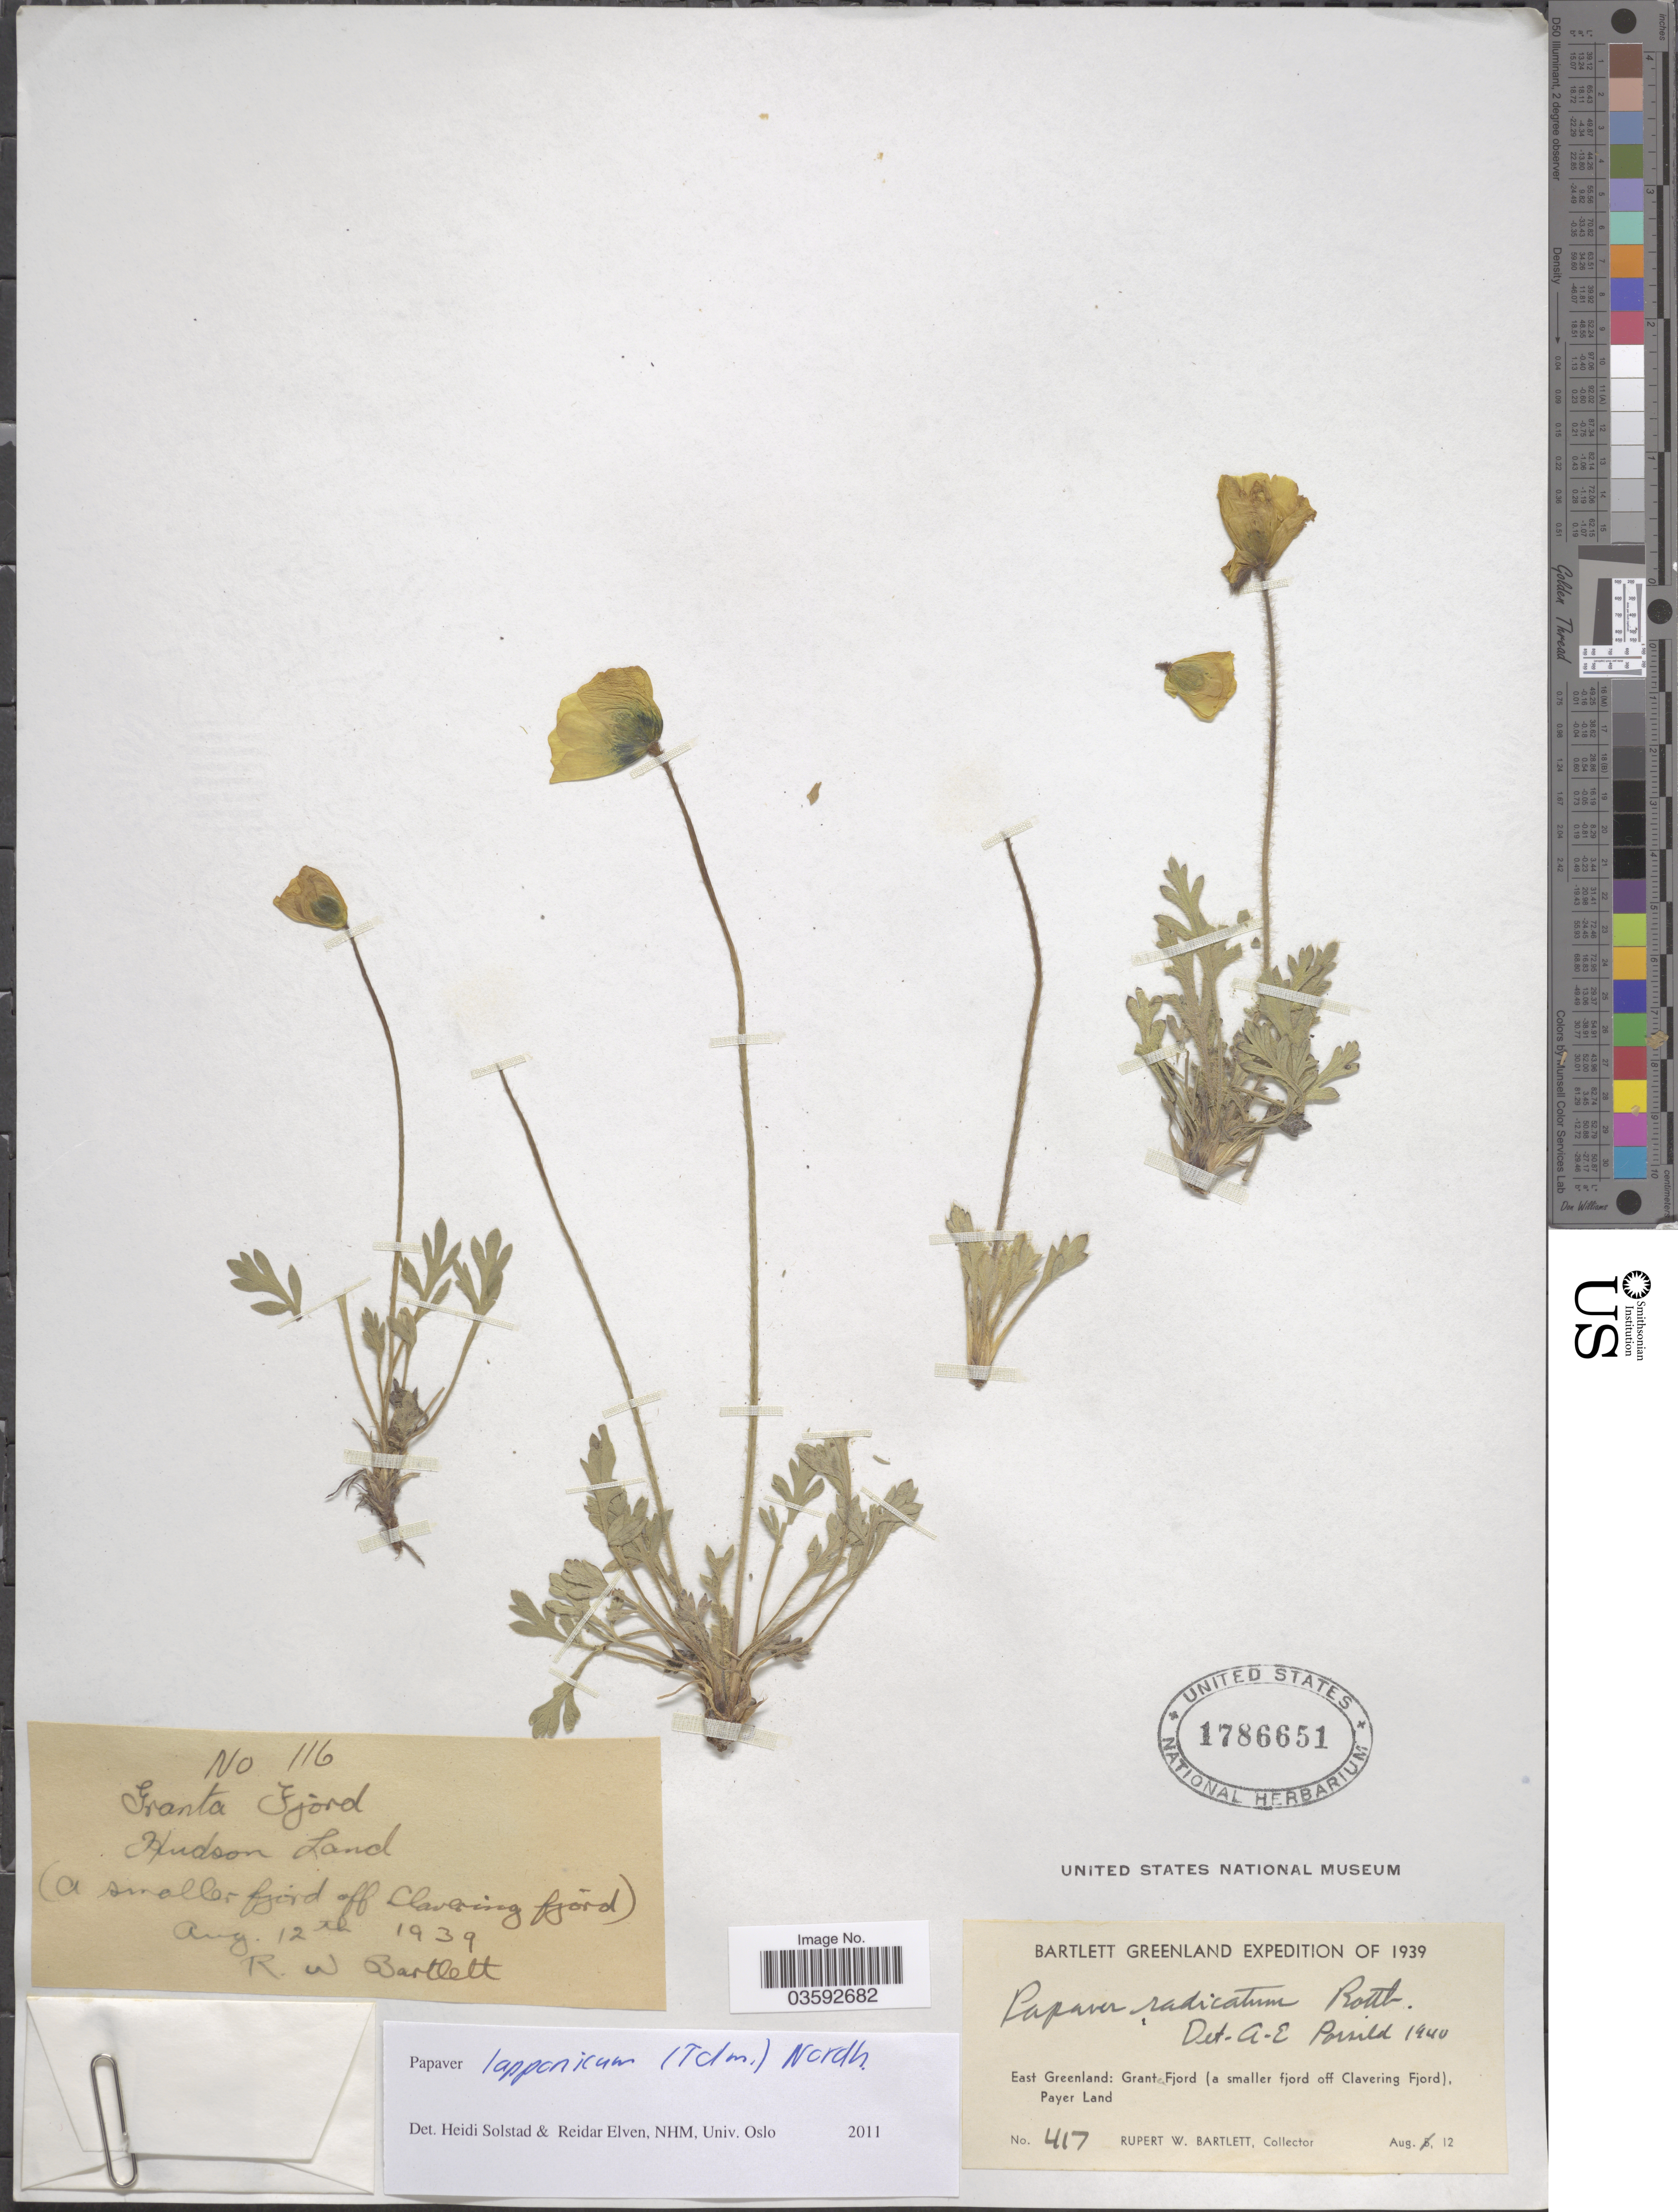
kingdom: Plantae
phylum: Tracheophyta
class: Magnoliopsida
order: Ranunculales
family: Papaveraceae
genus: Papaver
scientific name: Papaver lapponicum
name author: (Tolm.) Nordh.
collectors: R. W. Bartlett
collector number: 417/116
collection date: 1939-08-12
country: Greenland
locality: East Greenland: Grant Fjord (a smaller fjord off Clavering Fjord), Payer Land. Granta Fjord. Hundson Land.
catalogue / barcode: US 1786651